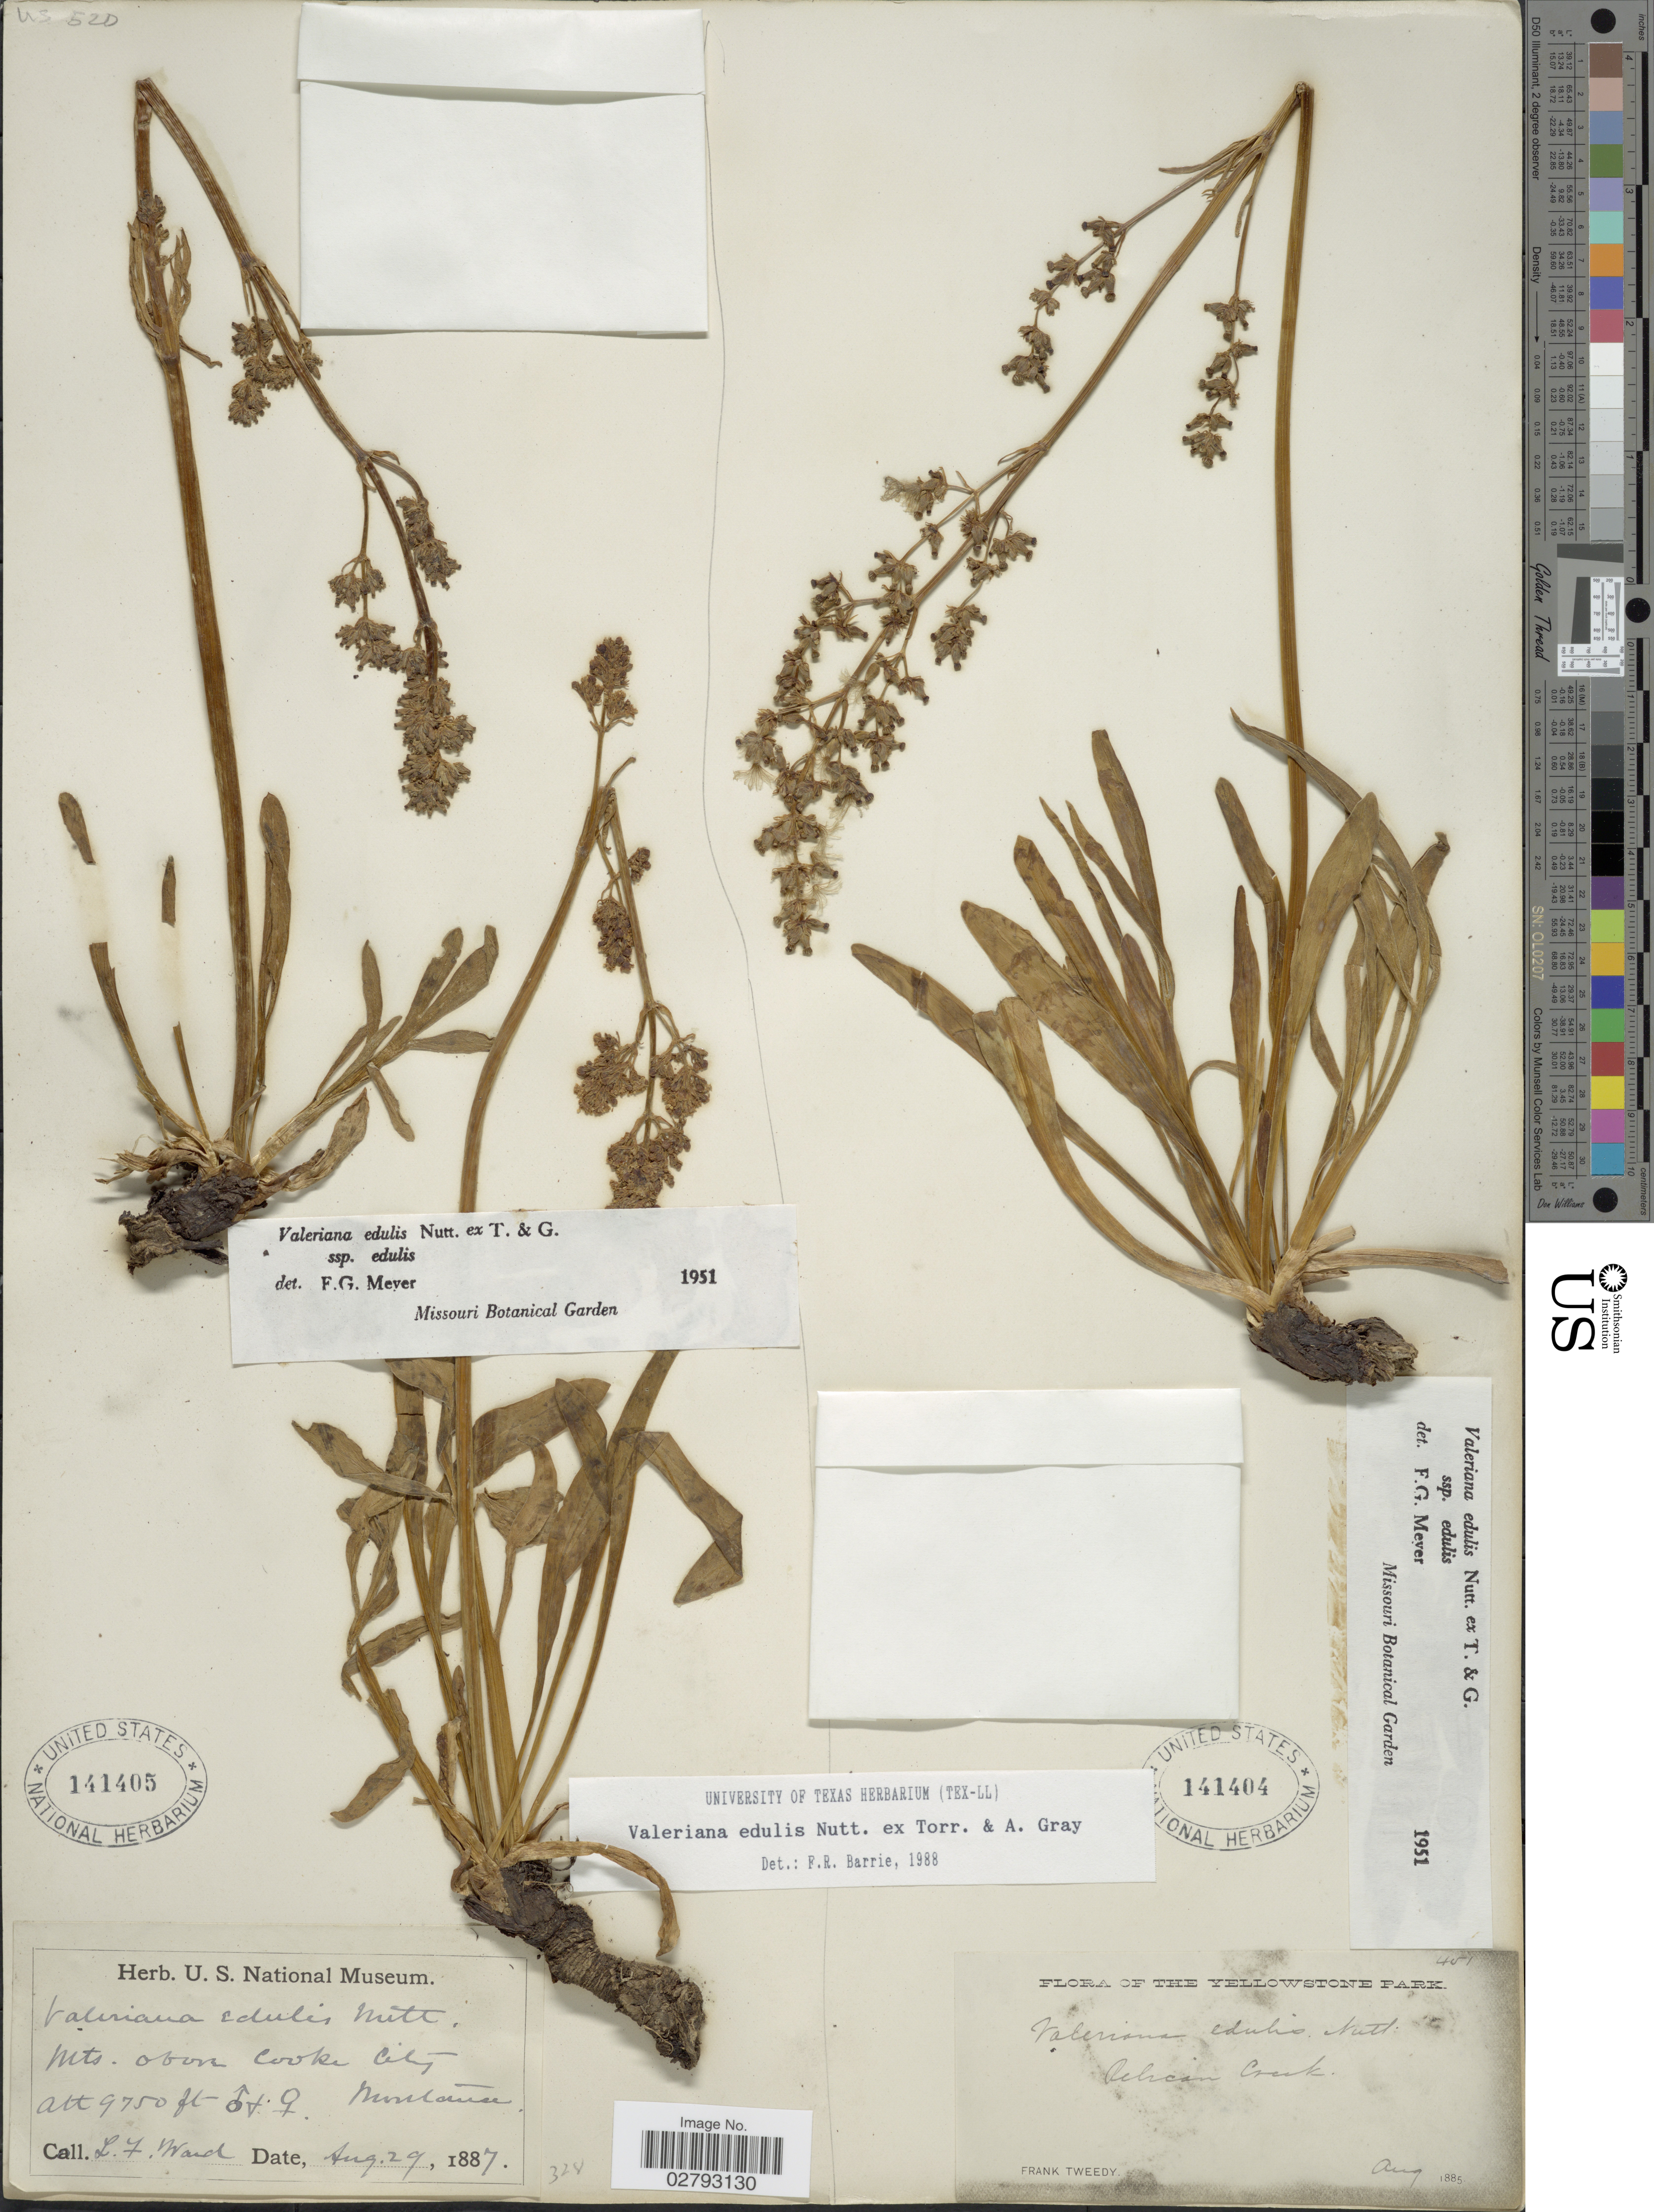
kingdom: Plantae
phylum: Tracheophyta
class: Magnoliopsida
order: Dipsacales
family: Caprifoliaceae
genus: Valeriana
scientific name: Valeriana edulis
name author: Nutt.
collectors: L. Ward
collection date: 1887-08-29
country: United States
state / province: Montana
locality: Mts. above Cooke City.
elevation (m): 2972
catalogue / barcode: US 141405-2